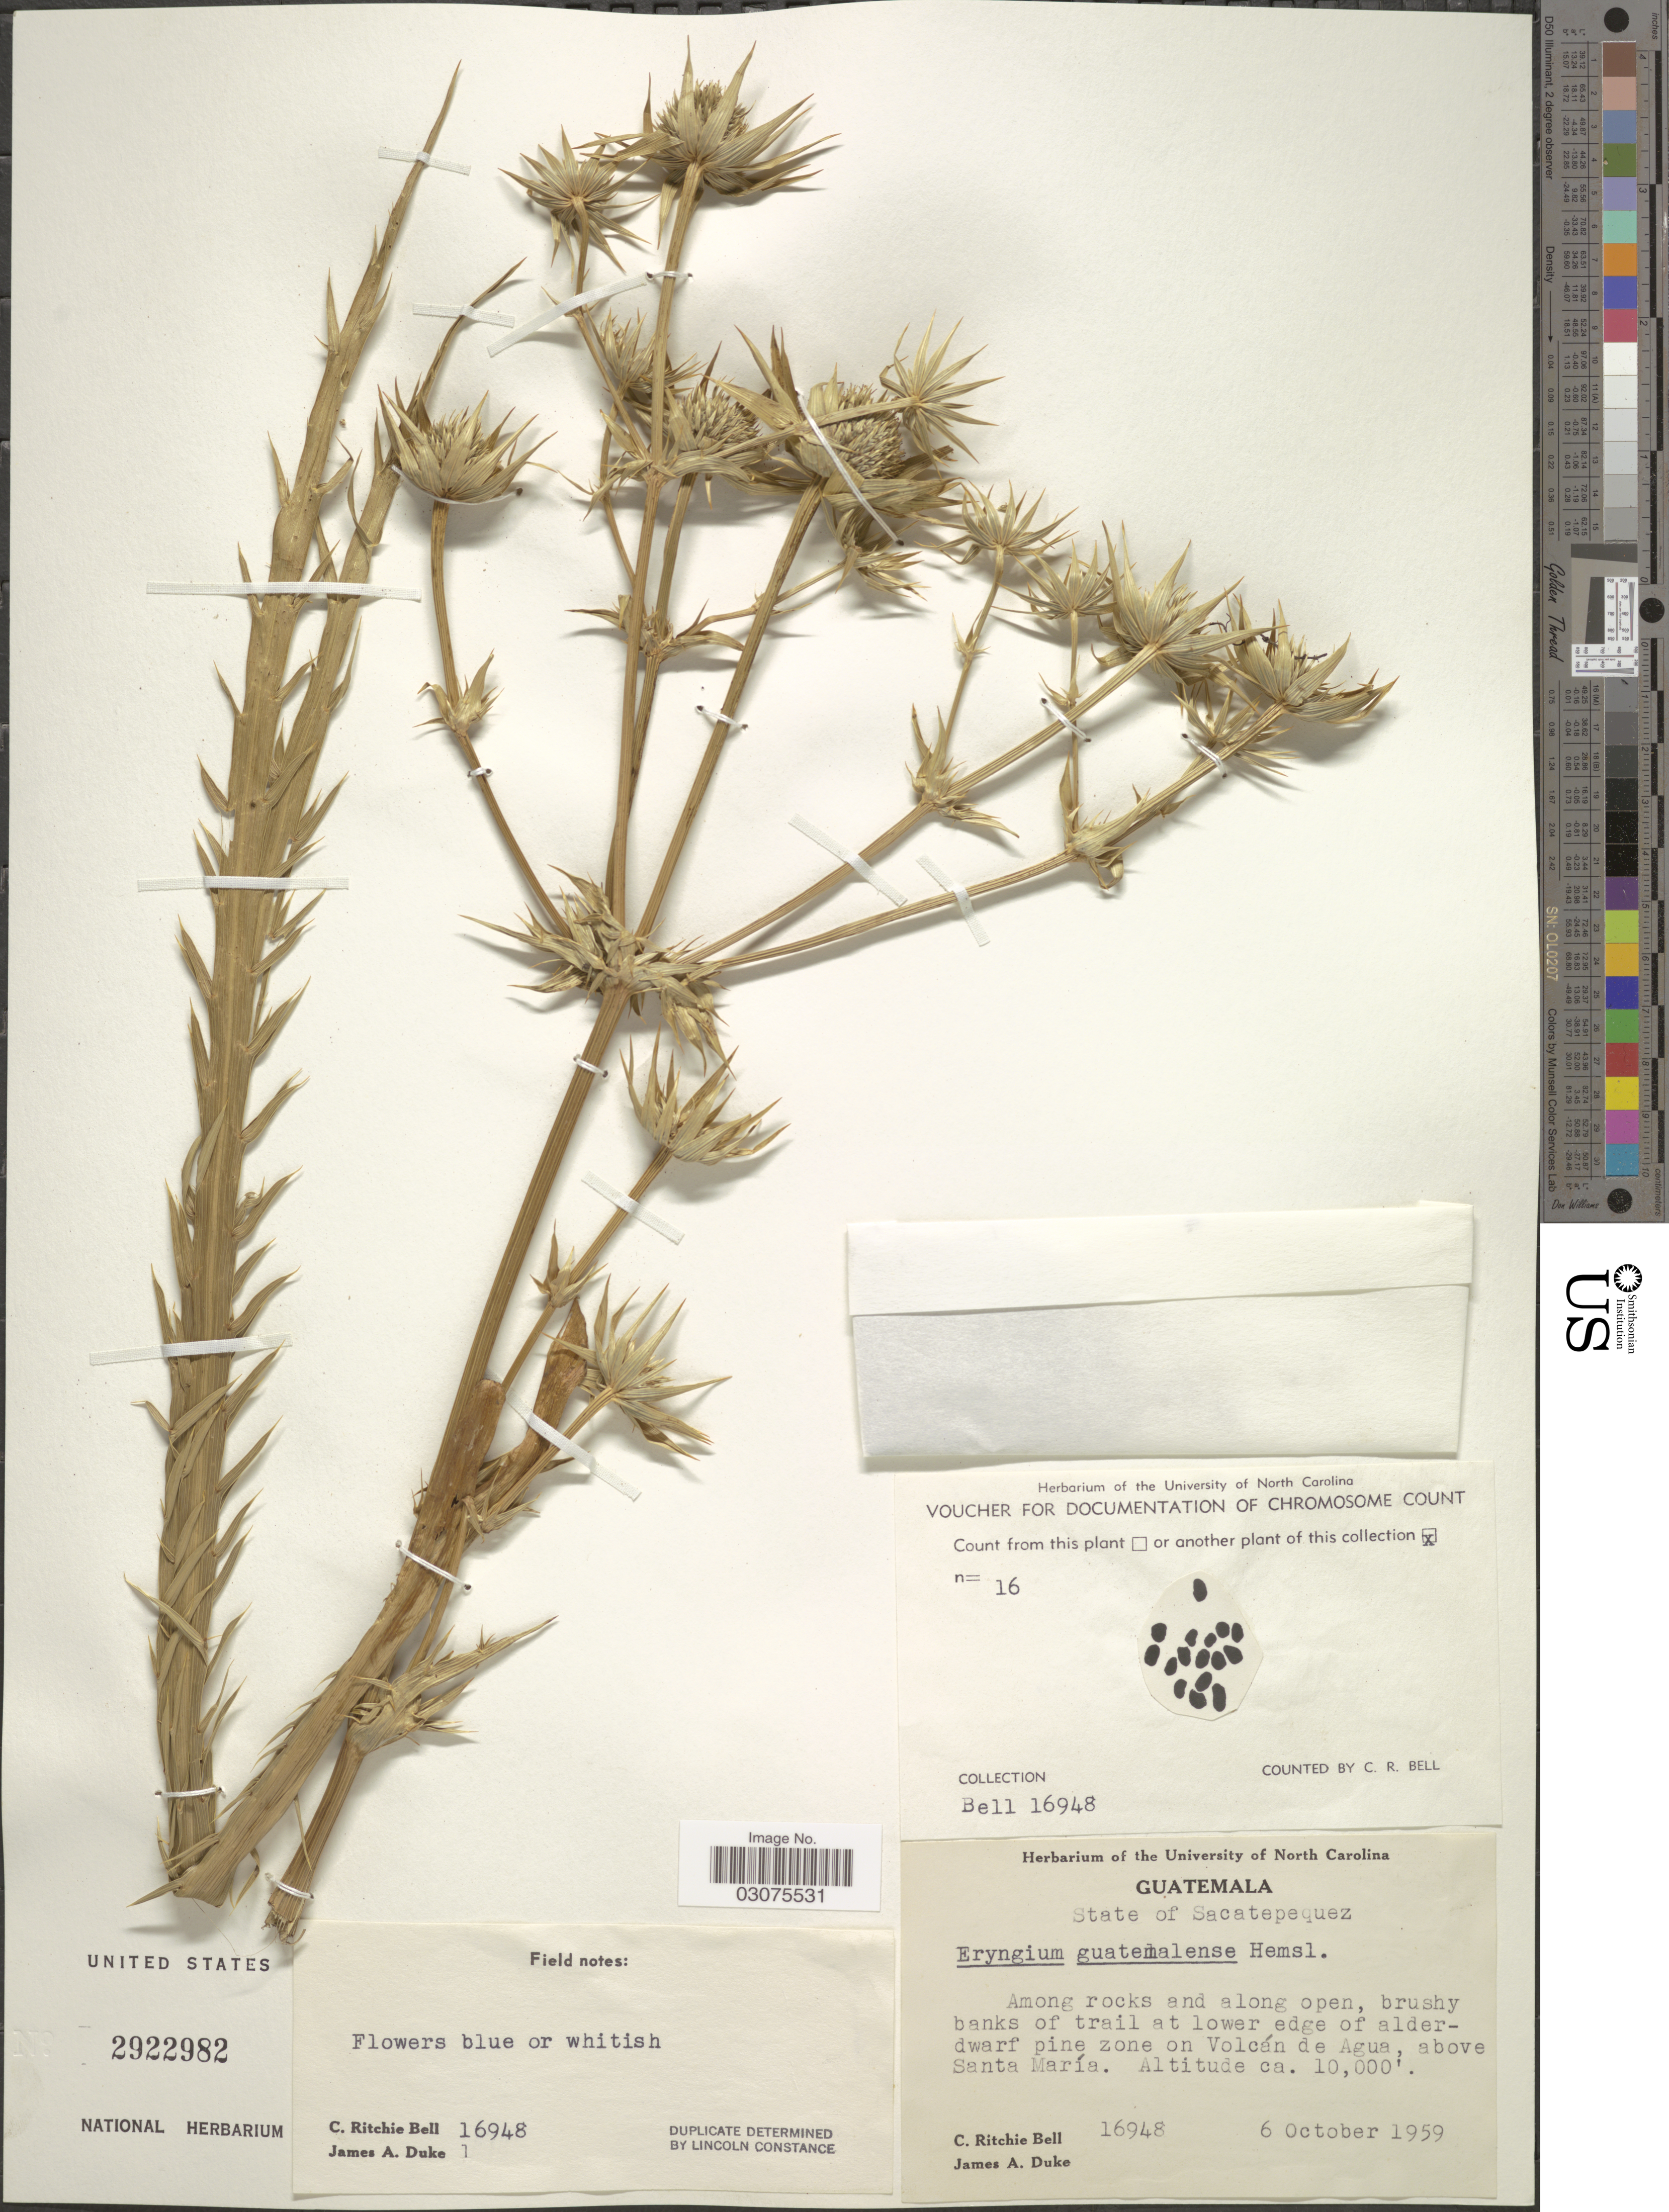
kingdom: Plantae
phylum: Tracheophyta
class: Magnoliopsida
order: Apiales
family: Apiaceae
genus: Eryngium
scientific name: Eryngium cymosum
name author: F. Delaroche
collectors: C. R. Bell & J. A. Duke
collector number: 16948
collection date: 1959-10-06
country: Guatemala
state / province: Sacatepéquez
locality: Among rocks and along open, brushy banks of trail at lower edge of alderdwarf pine zone on Volcán de Agua, above Santa María.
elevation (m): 3048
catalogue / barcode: US 2922982